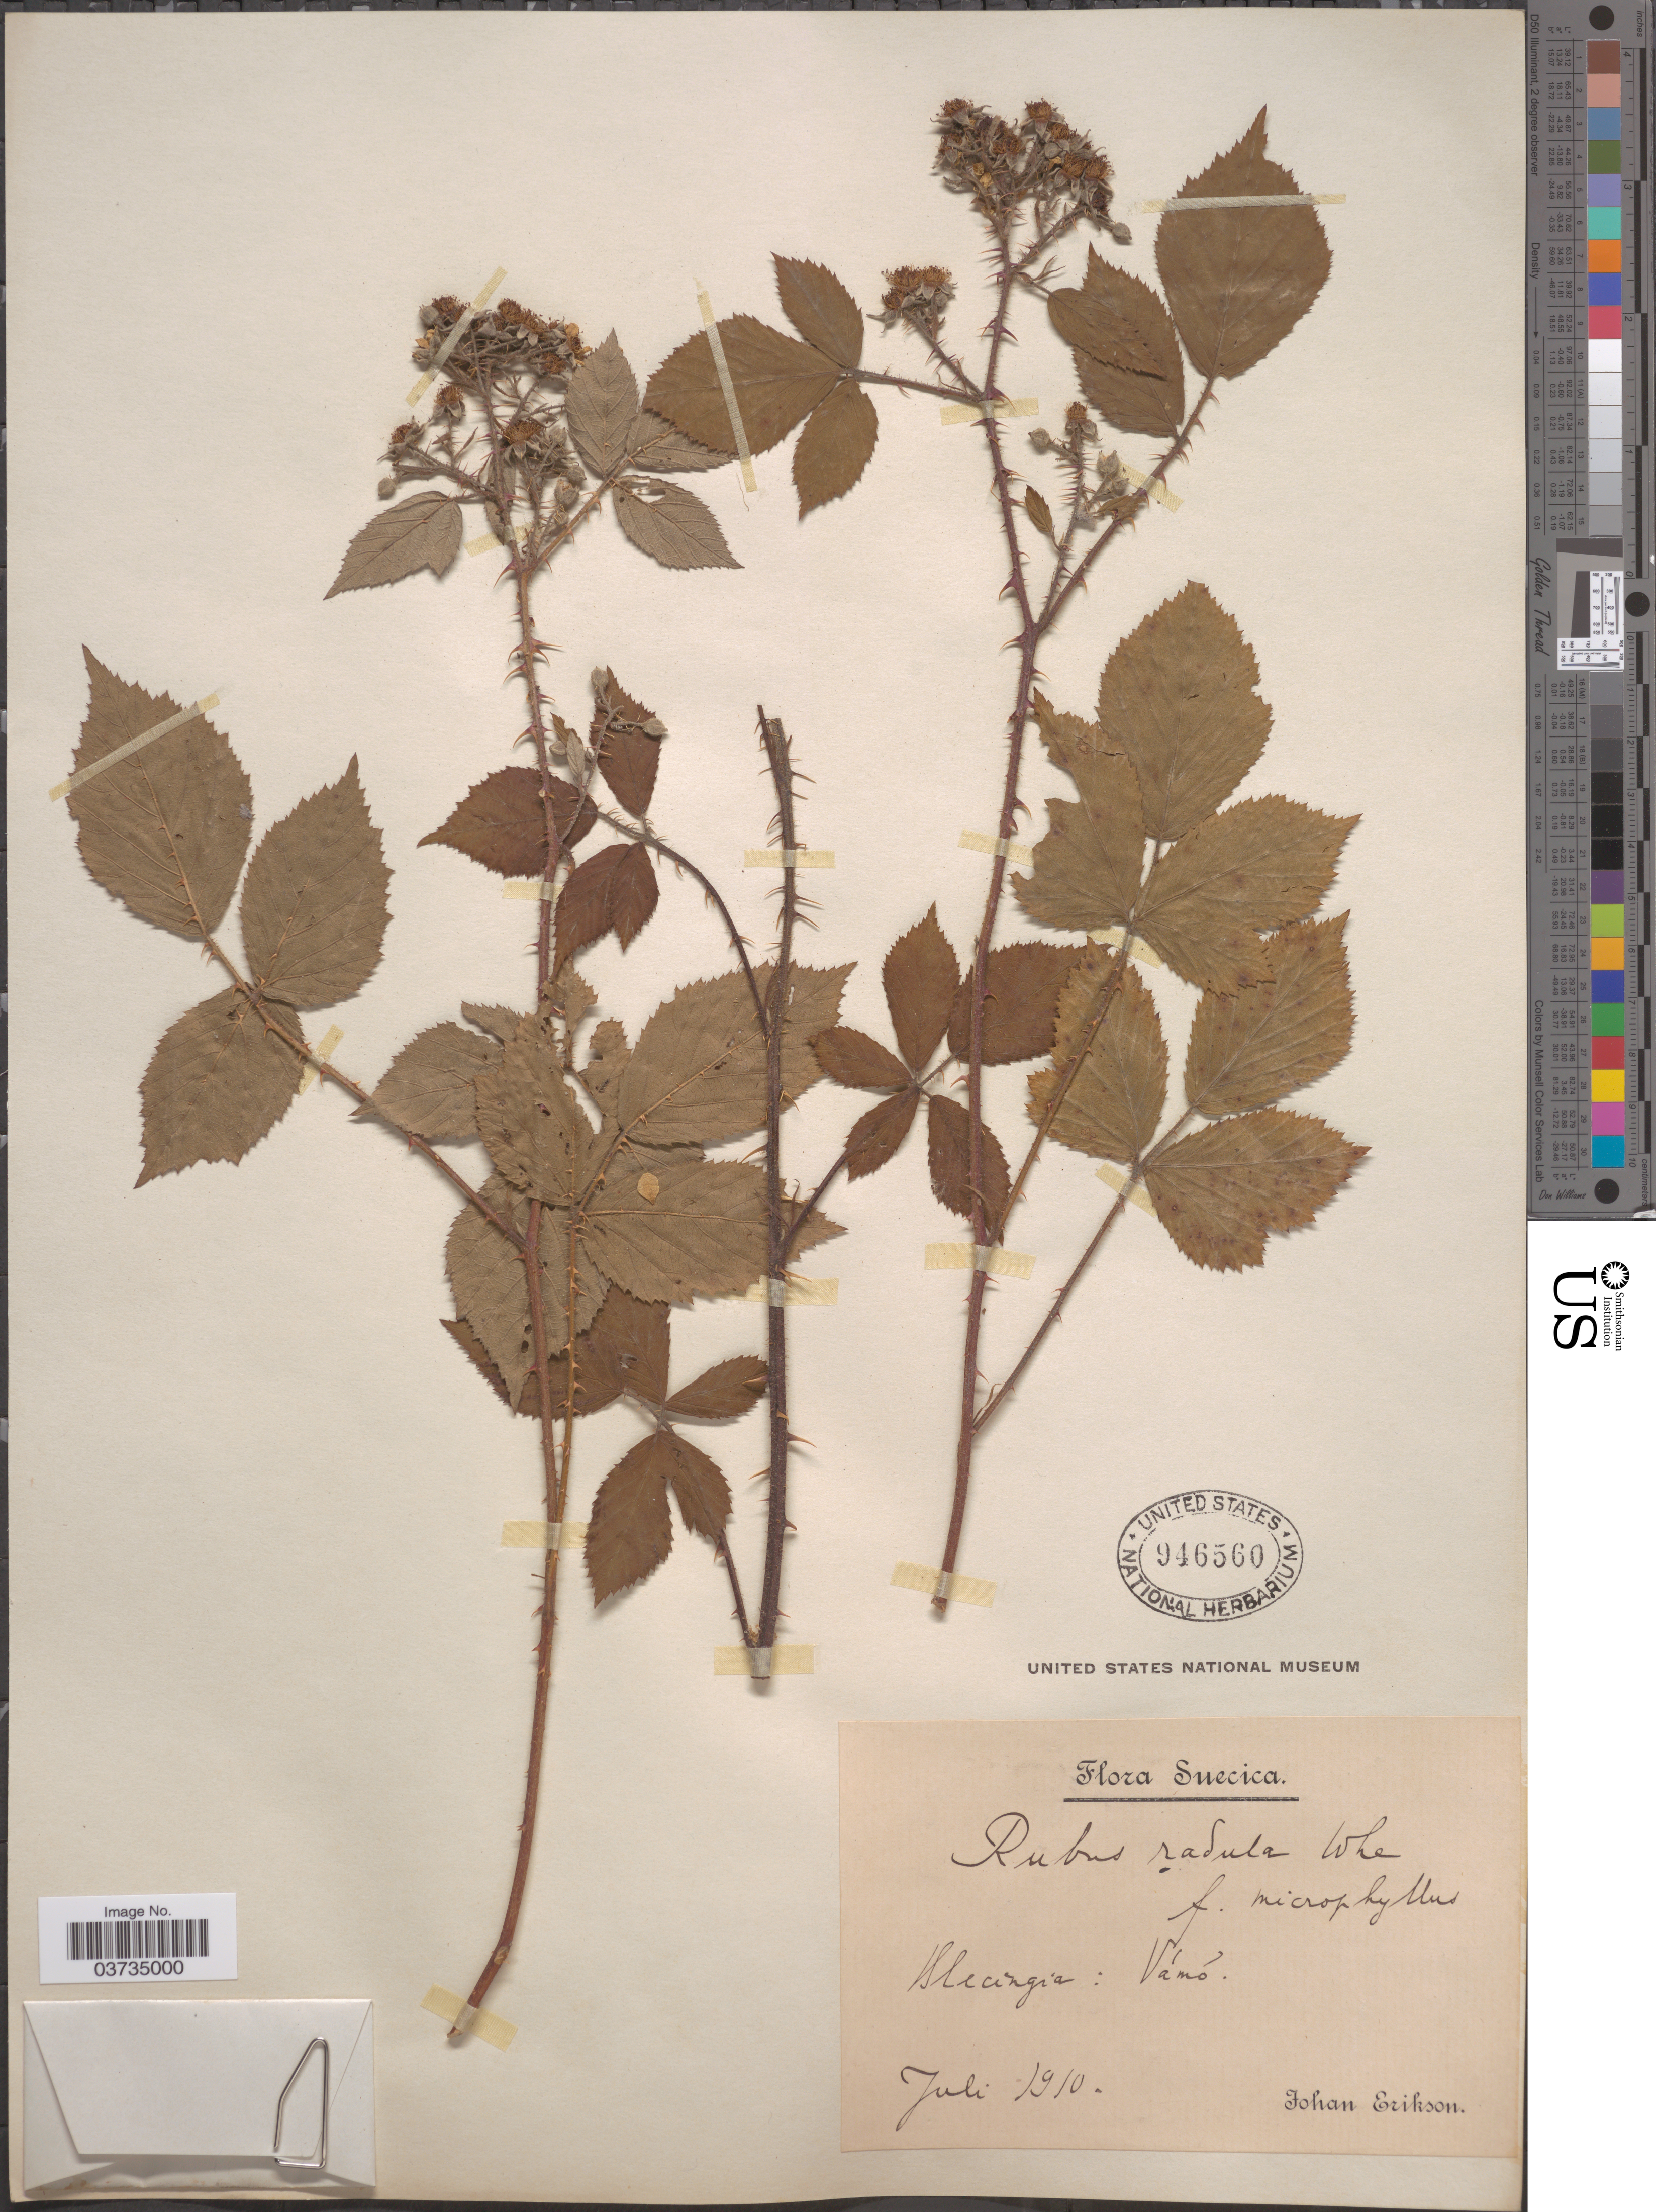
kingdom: Plantae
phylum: Tracheophyta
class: Magnoliopsida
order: Rosales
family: Rosaceae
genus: Rubus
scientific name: Rubus radula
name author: Weihe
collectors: J. Erikson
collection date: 1910-07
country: Sweden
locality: Suecica. Blecingia: Vámó.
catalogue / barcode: US 946560